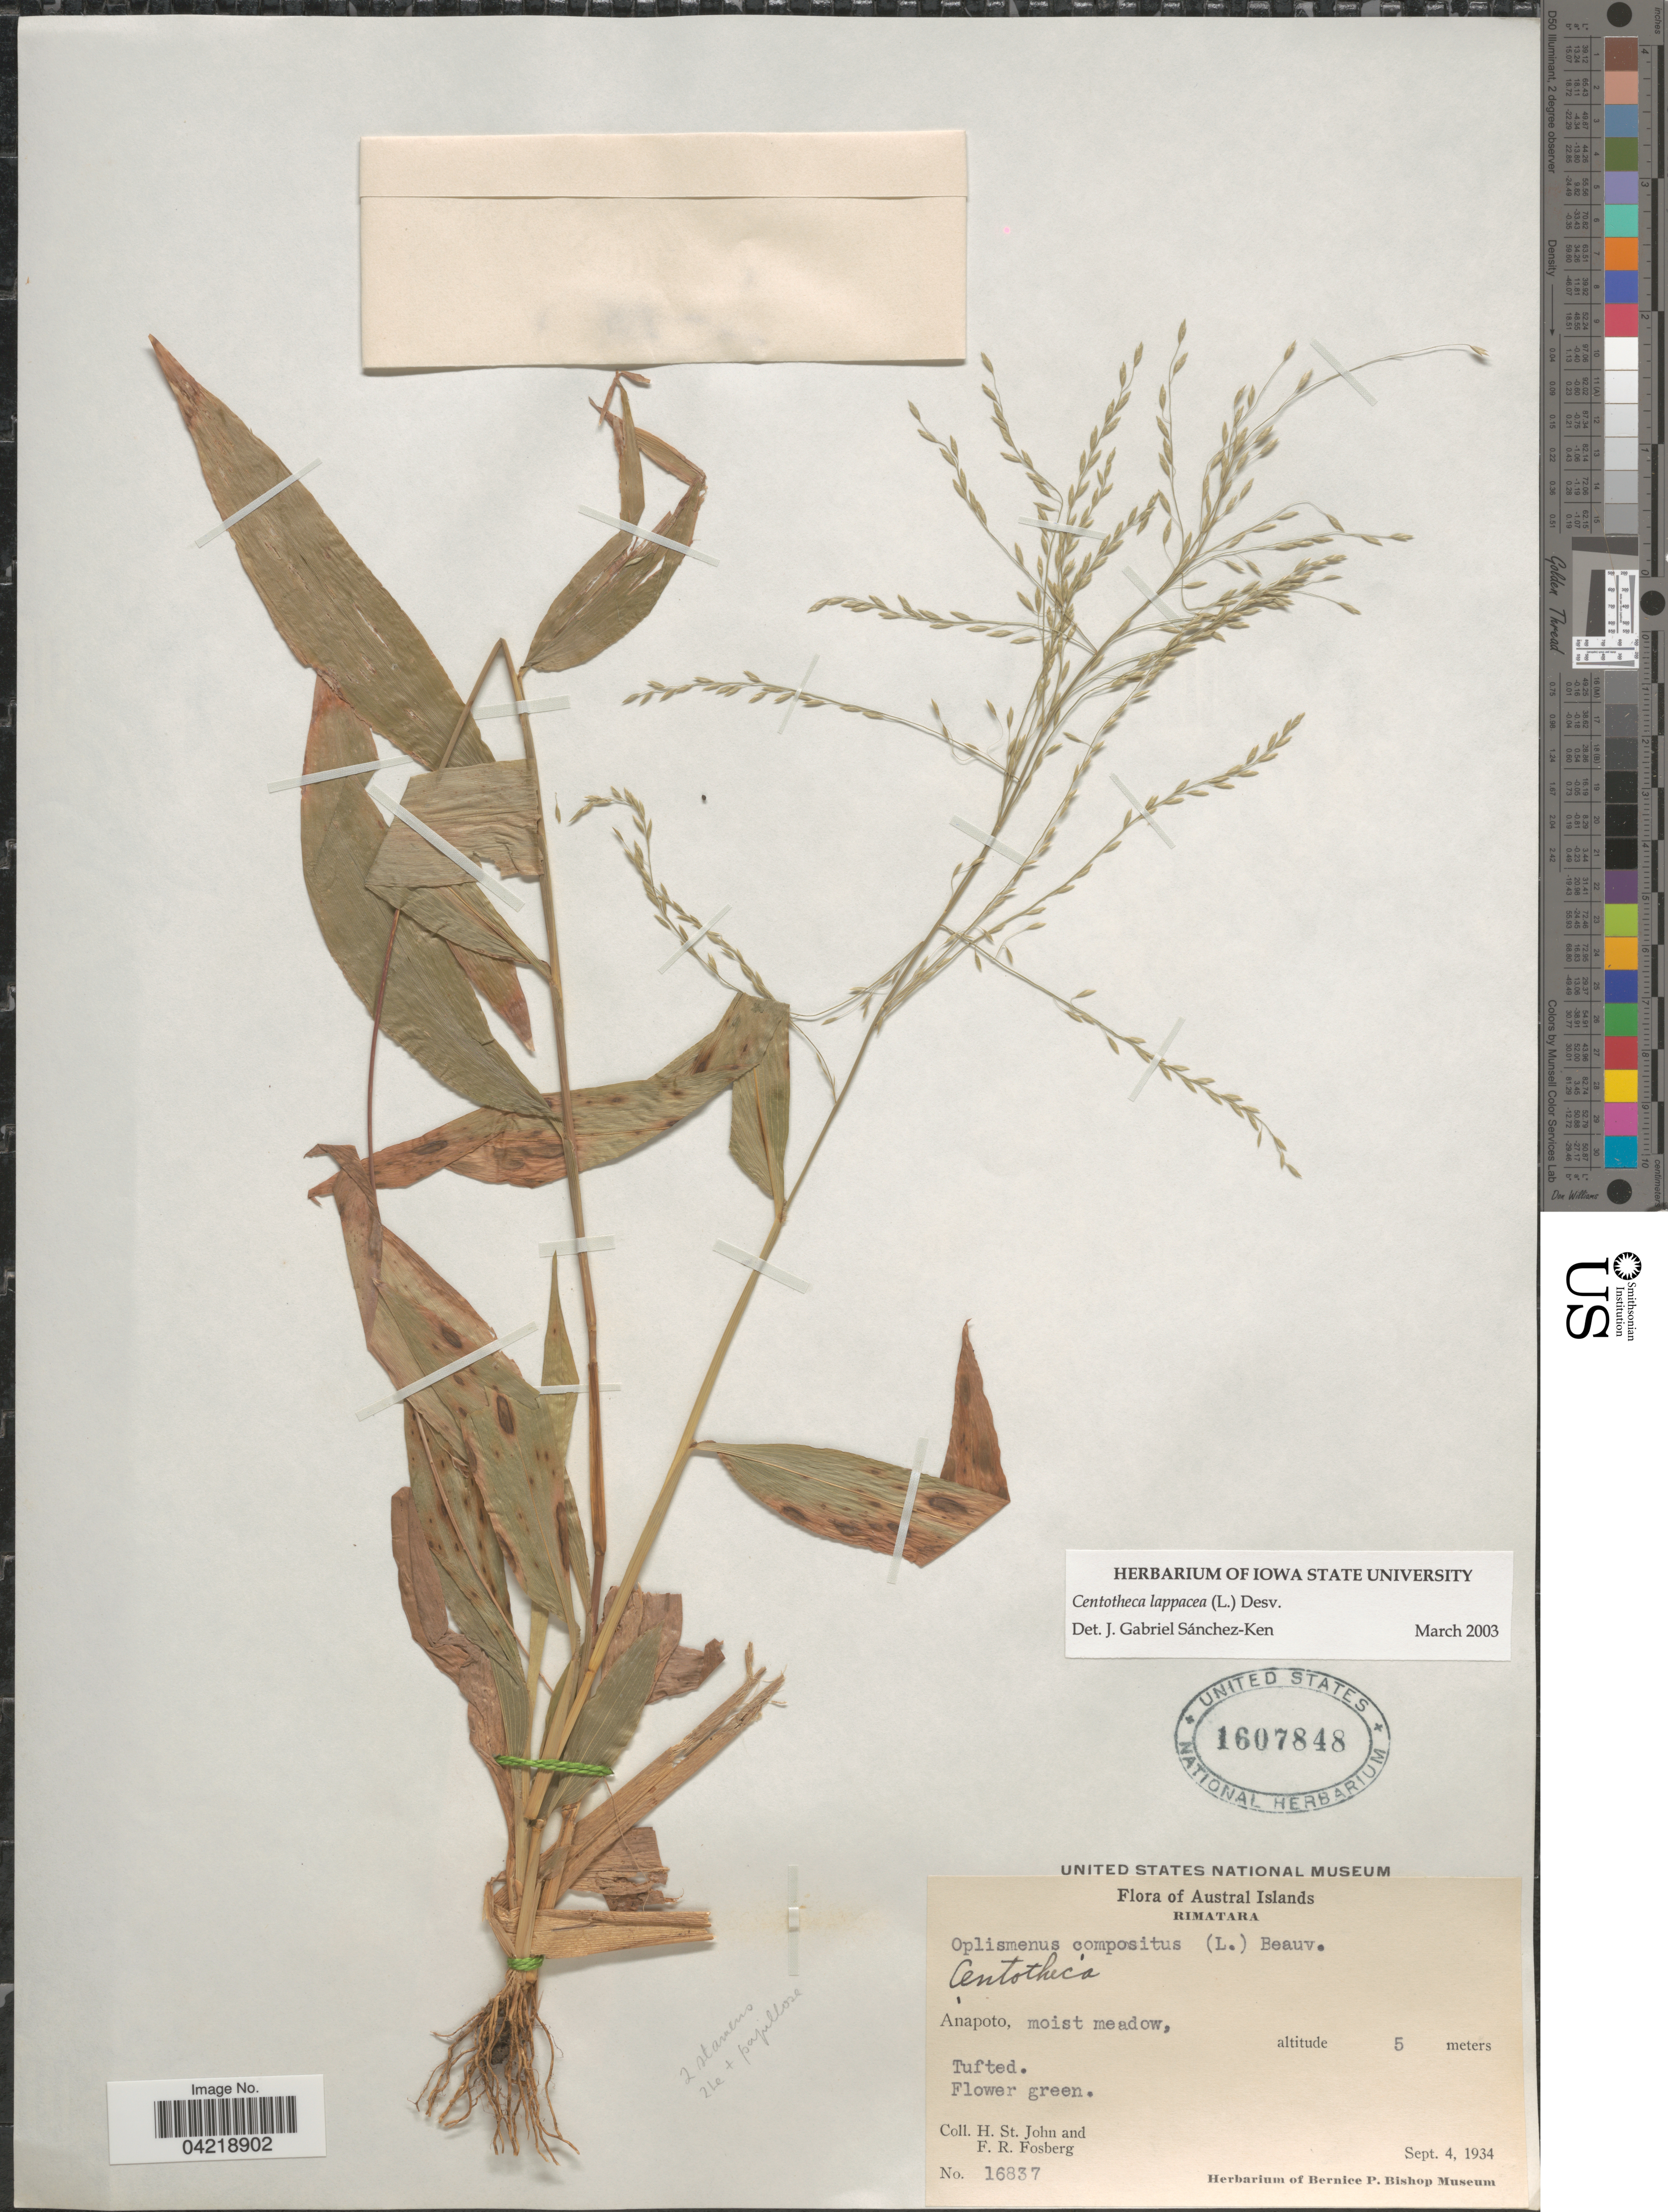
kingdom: Plantae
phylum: Tracheophyta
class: Liliopsida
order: Poales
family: Poaceae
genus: Centotheca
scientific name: Centotheca lappacea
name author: (L.) Desv.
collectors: H. St. John & F. R. Fosberg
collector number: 16837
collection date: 1934-09-04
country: French Polynesia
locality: Austral Islands. Rimatara. Anapoto, moist meadow.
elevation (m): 5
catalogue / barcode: US 1607848